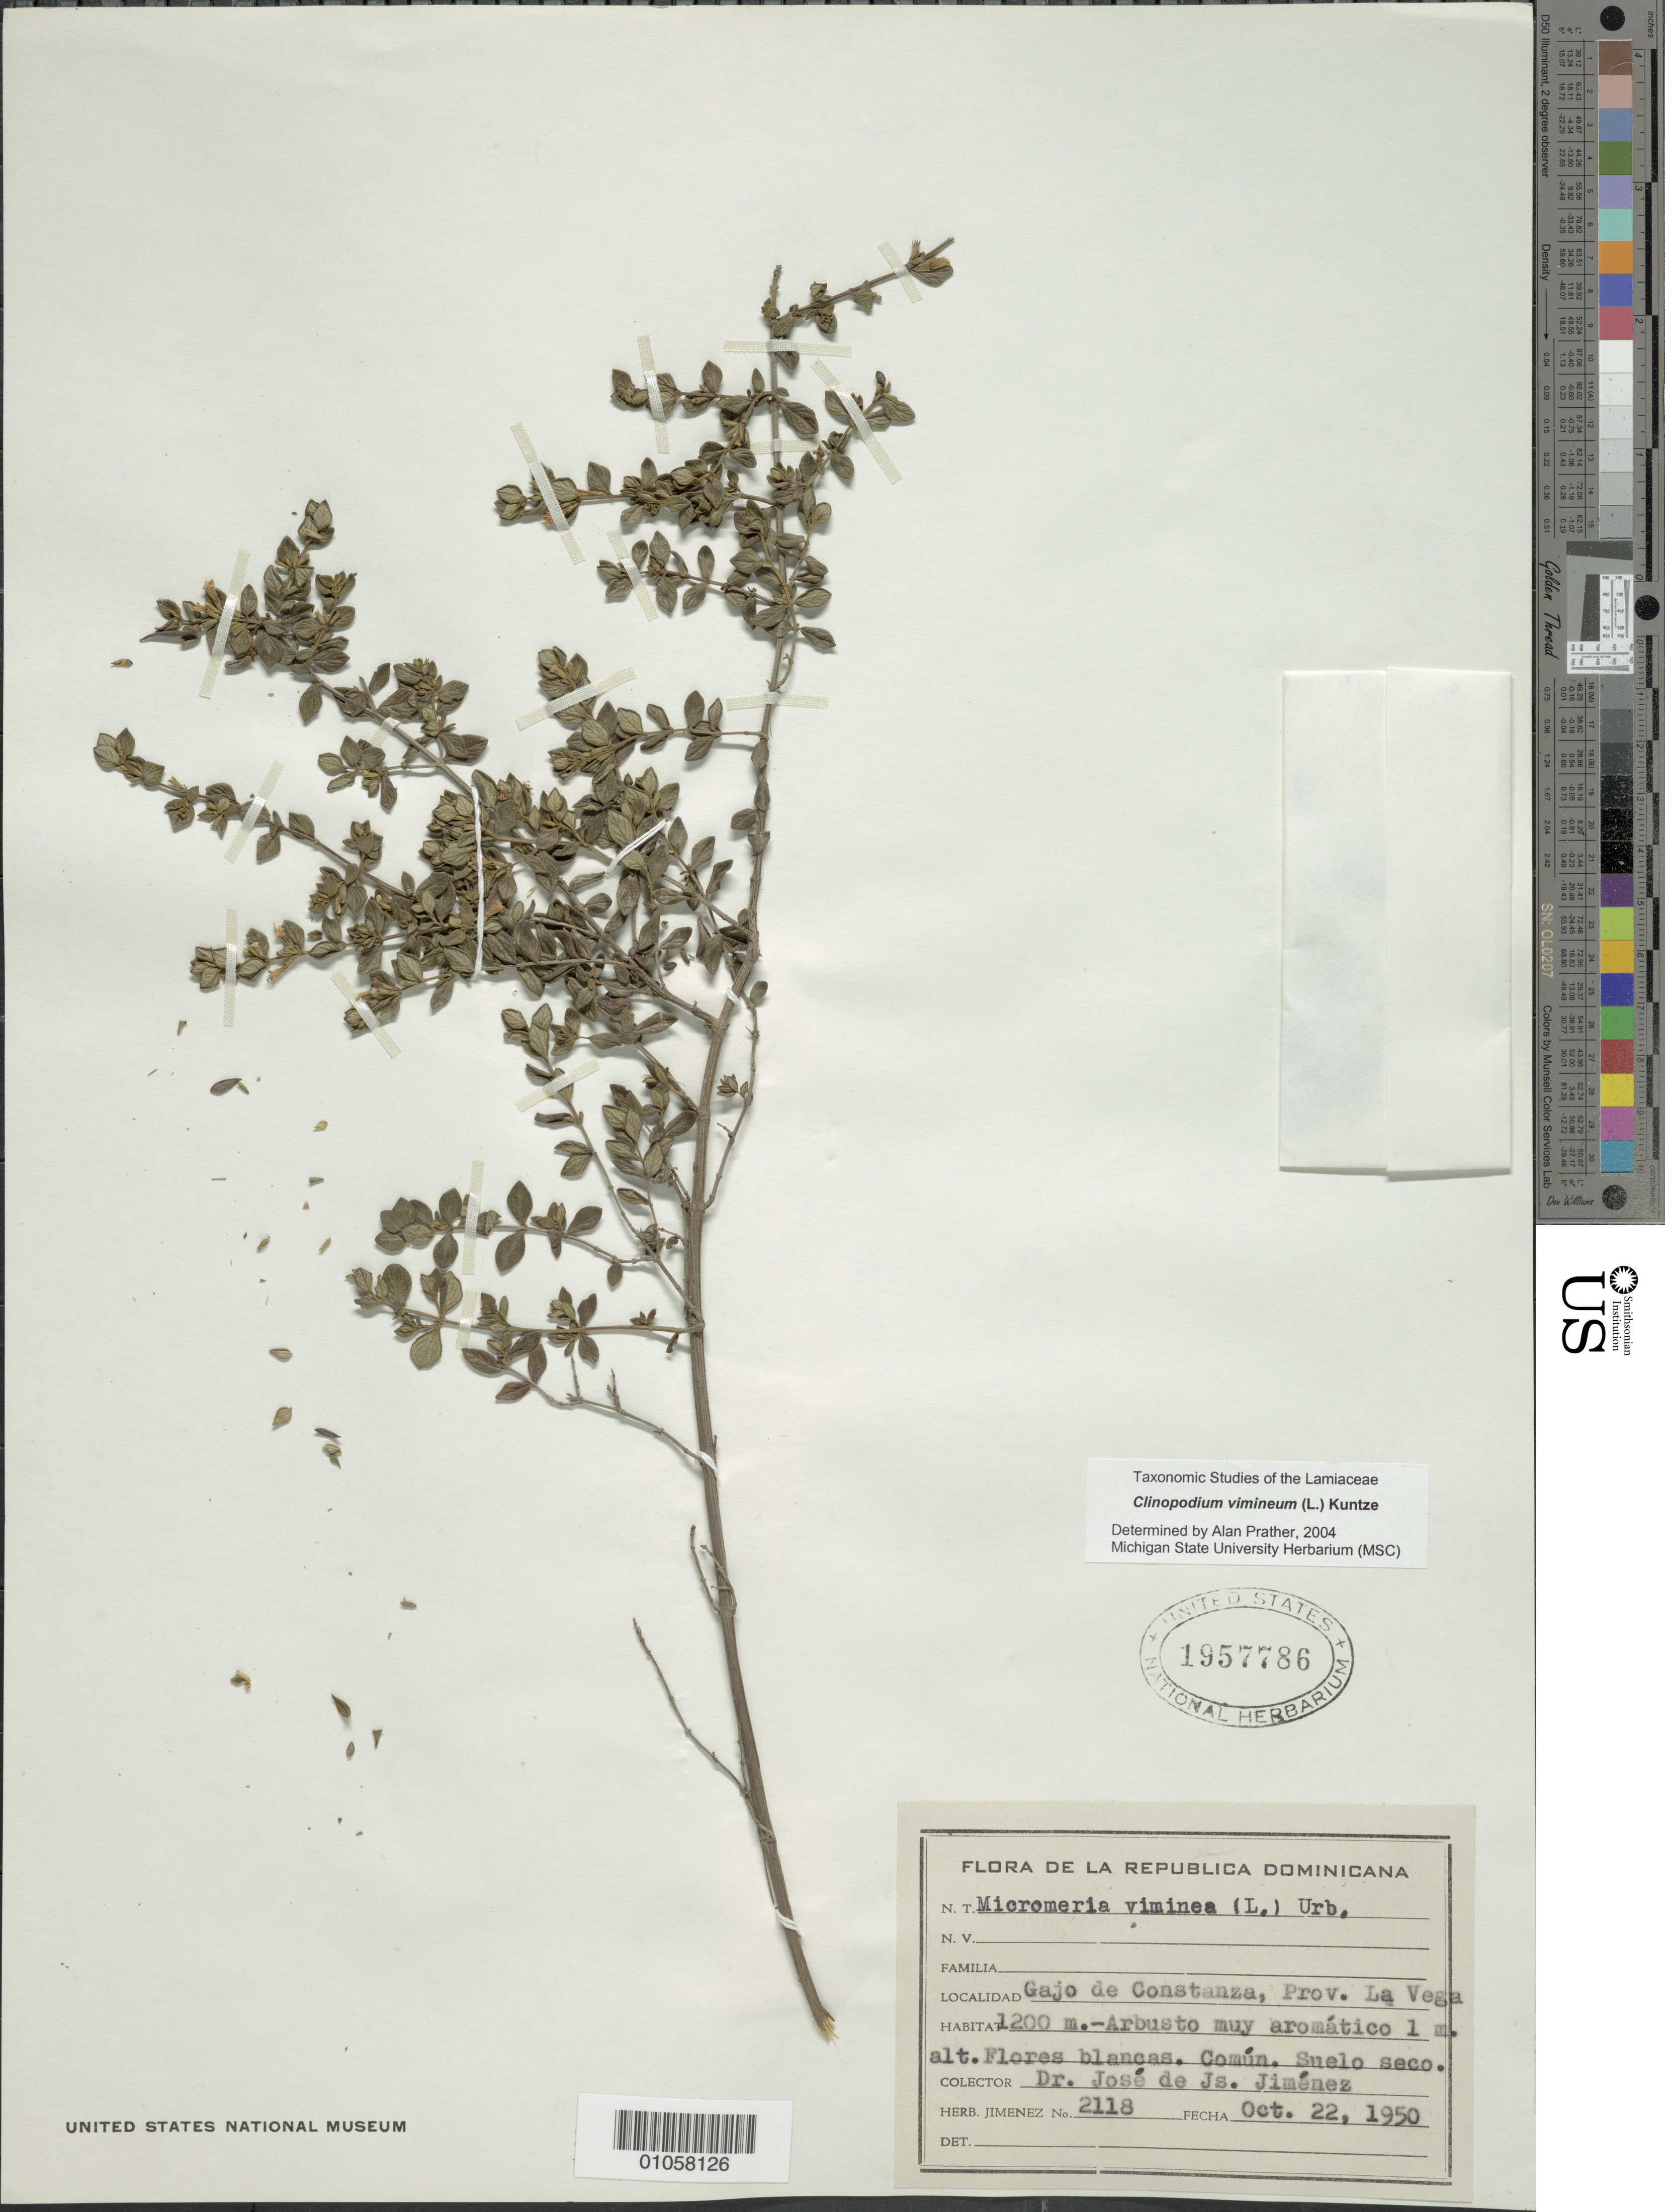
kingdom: Plantae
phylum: Tracheophyta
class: Magnoliopsida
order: Lamiales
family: Lamiaceae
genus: Clinopodium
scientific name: Clinopodium vimineum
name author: (L.) Kuntze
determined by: Prather, L. A.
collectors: J. J. Jiménez Almonte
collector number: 2118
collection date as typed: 22 Oct 1950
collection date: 1950-10-22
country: Dominican Republic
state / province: La Vega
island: Hispaniola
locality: Gajo de Constanza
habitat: Suelo seco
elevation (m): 1200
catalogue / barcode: US 1957786